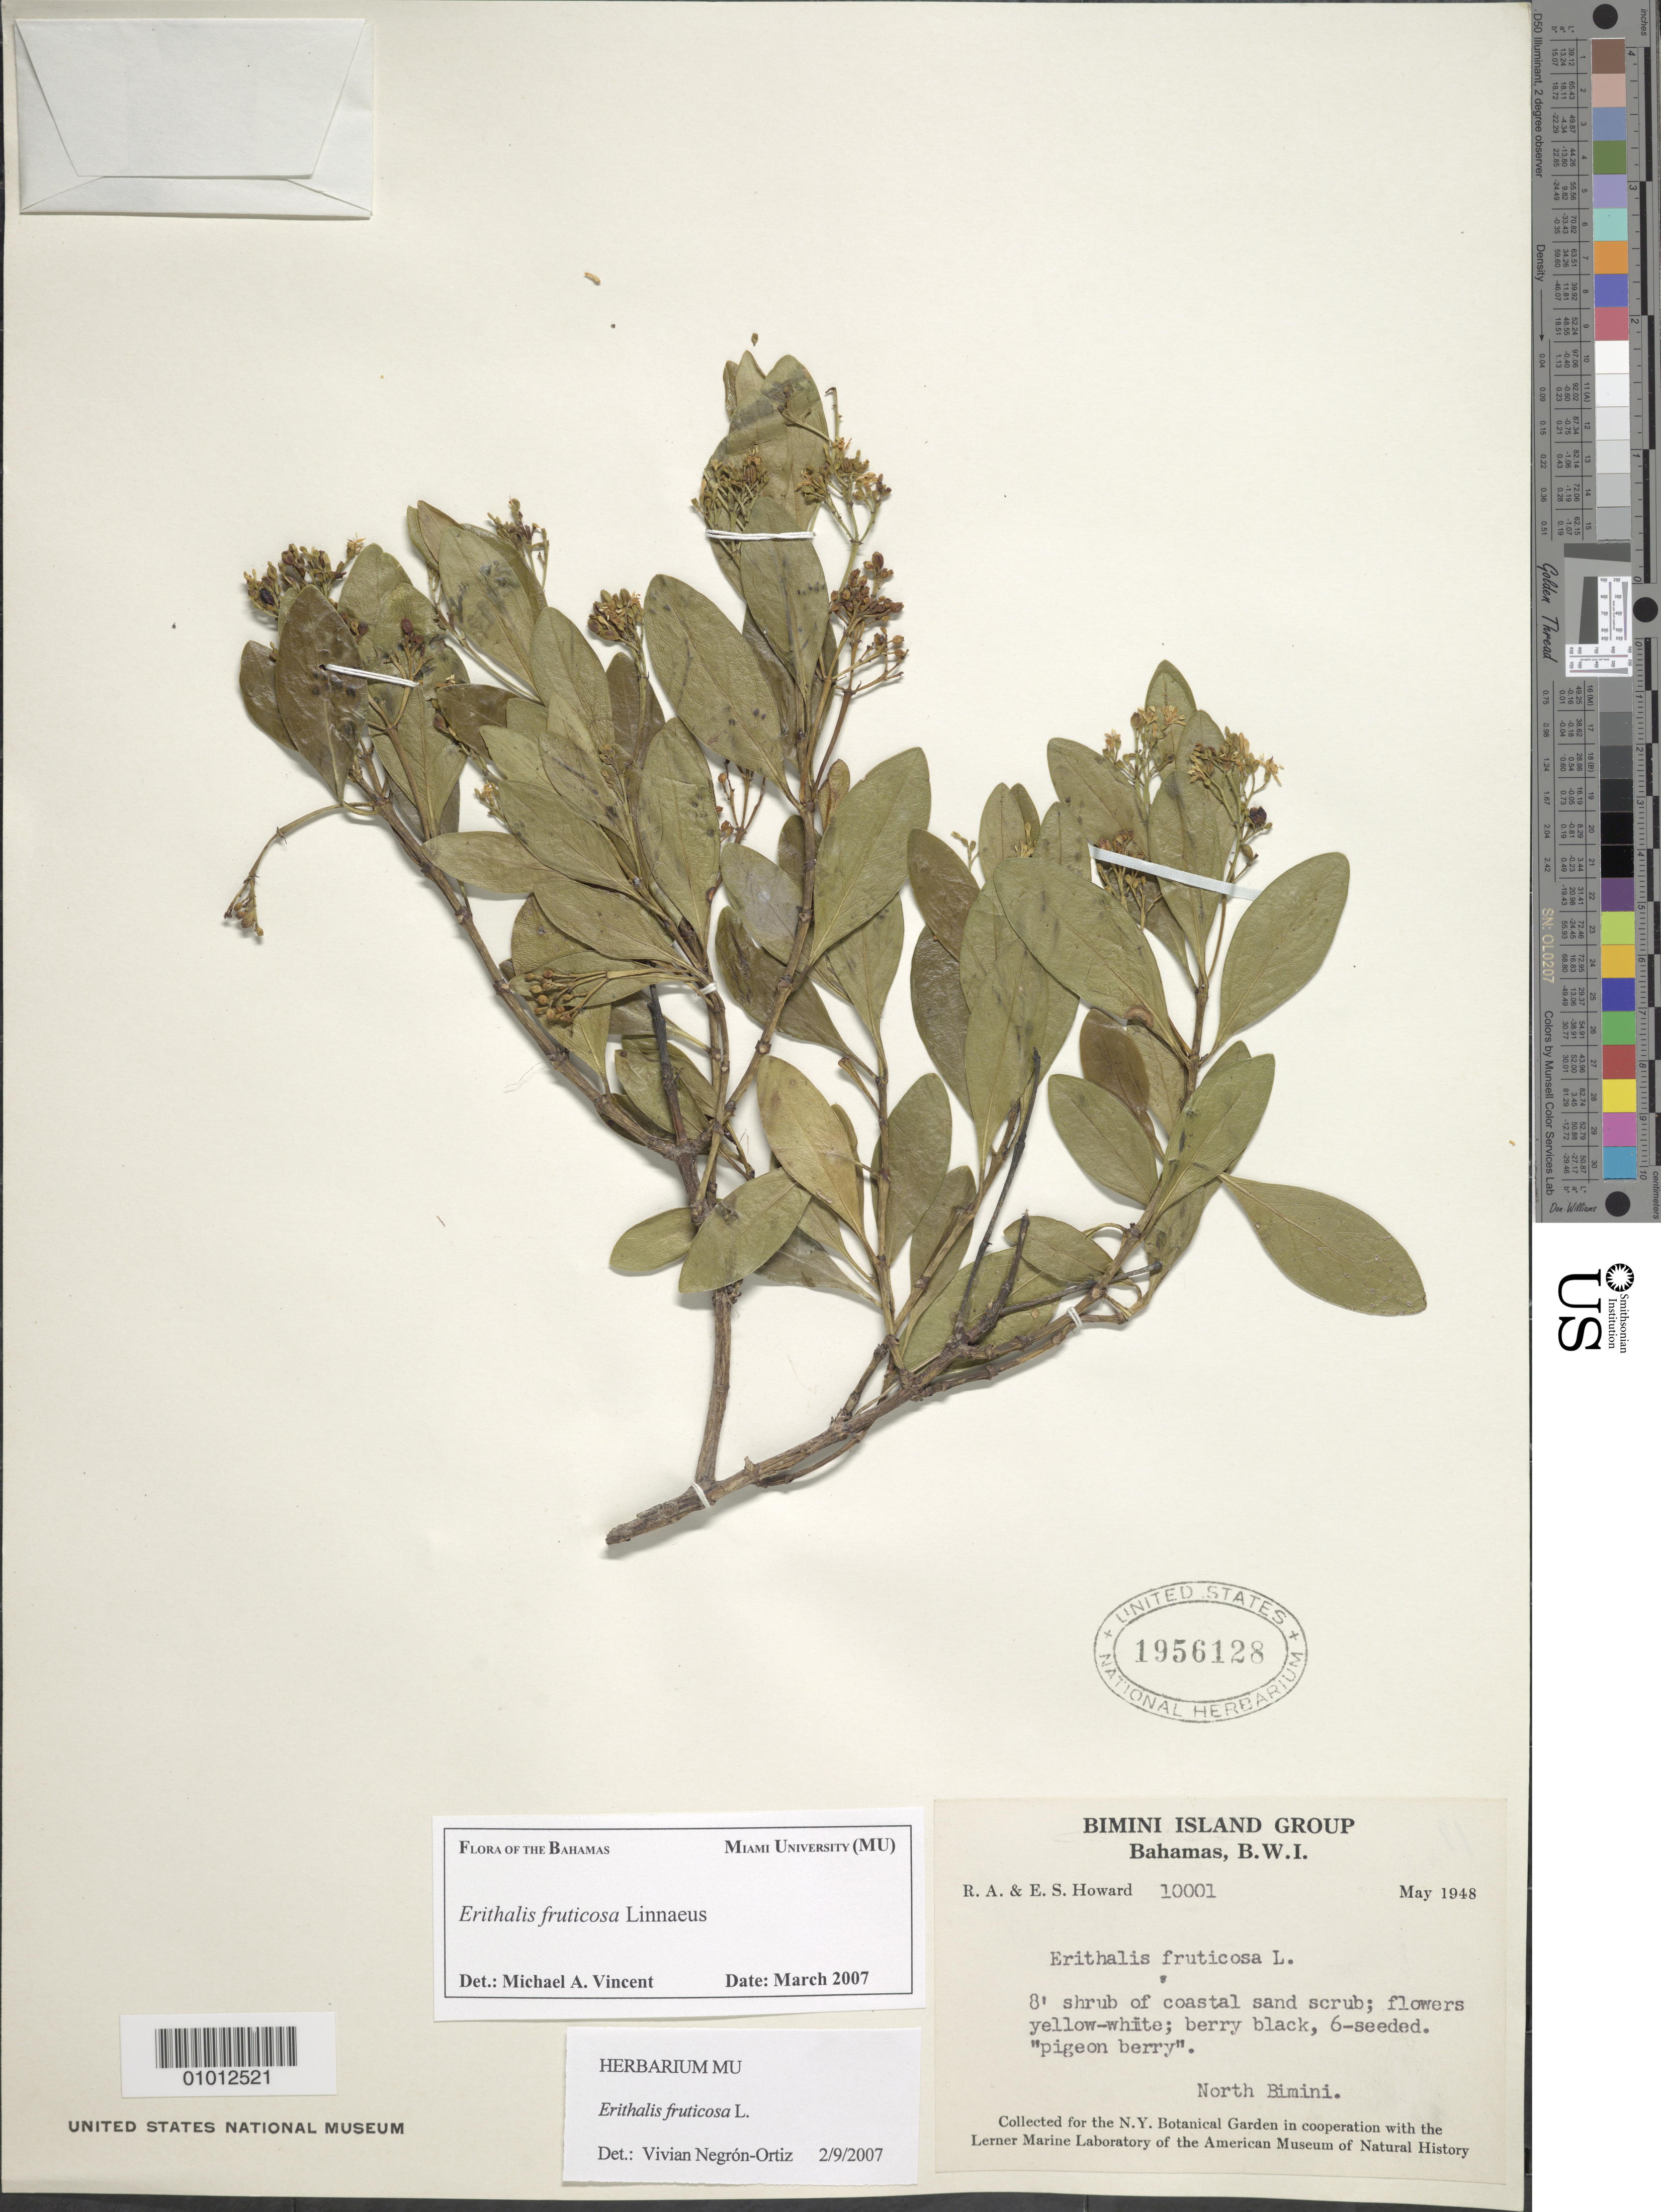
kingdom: Plantae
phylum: Tracheophyta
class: Magnoliopsida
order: Gentianales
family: Rubiaceae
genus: Erithalis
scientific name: Erithalis fruticosa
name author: L.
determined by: Vincent, M. A.; Negrón-Ortiz, V.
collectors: R. A. Howard & E. S. Howard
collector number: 10001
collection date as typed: May 1948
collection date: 1948-05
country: Bahamas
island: Bimini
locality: North Bimini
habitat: Coastal sand and scrub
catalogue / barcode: US 1956128